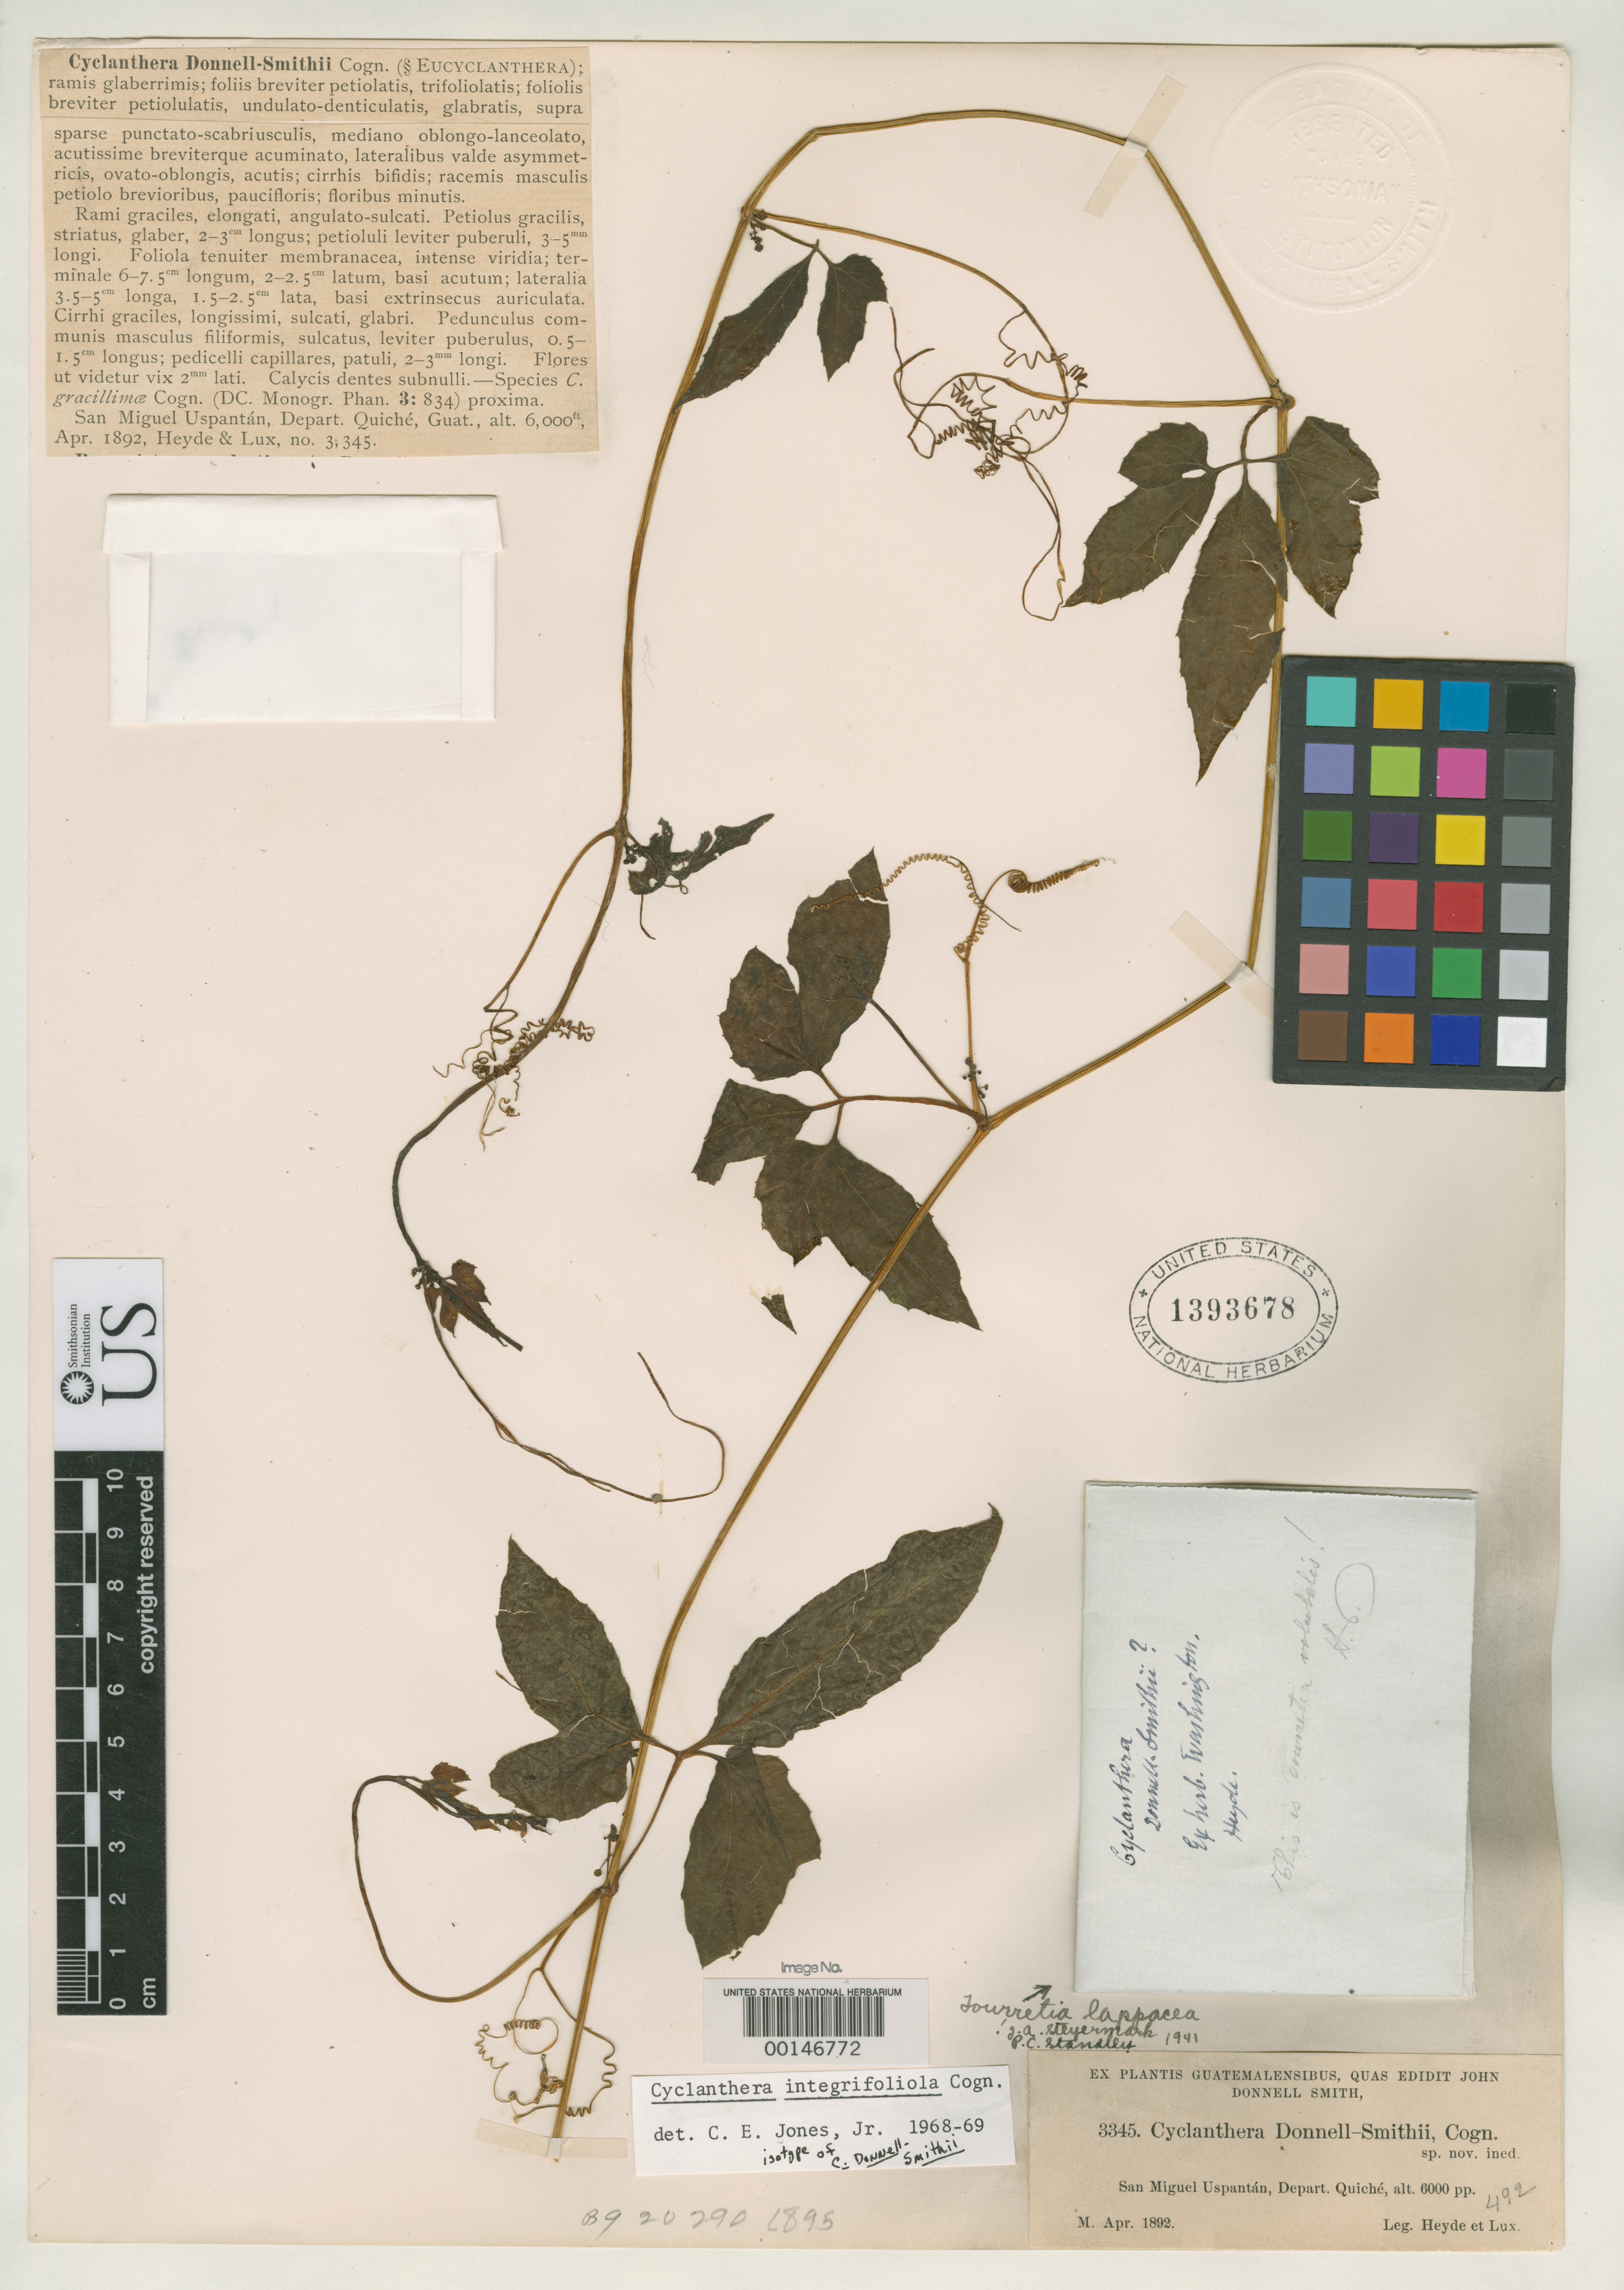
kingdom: Plantae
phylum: Tracheophyta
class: Magnoliopsida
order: Cucurbitales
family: Cucurbitaceae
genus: Cyclanthera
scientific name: Cyclanthera donnell-smithii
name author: Cogn.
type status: Isotype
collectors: E. T. Heyde & E. Lux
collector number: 3345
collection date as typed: Apr 1892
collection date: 1892-04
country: Guatemala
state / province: El Quiché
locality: San Miguel Uspantán.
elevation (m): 1829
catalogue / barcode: US 1393678